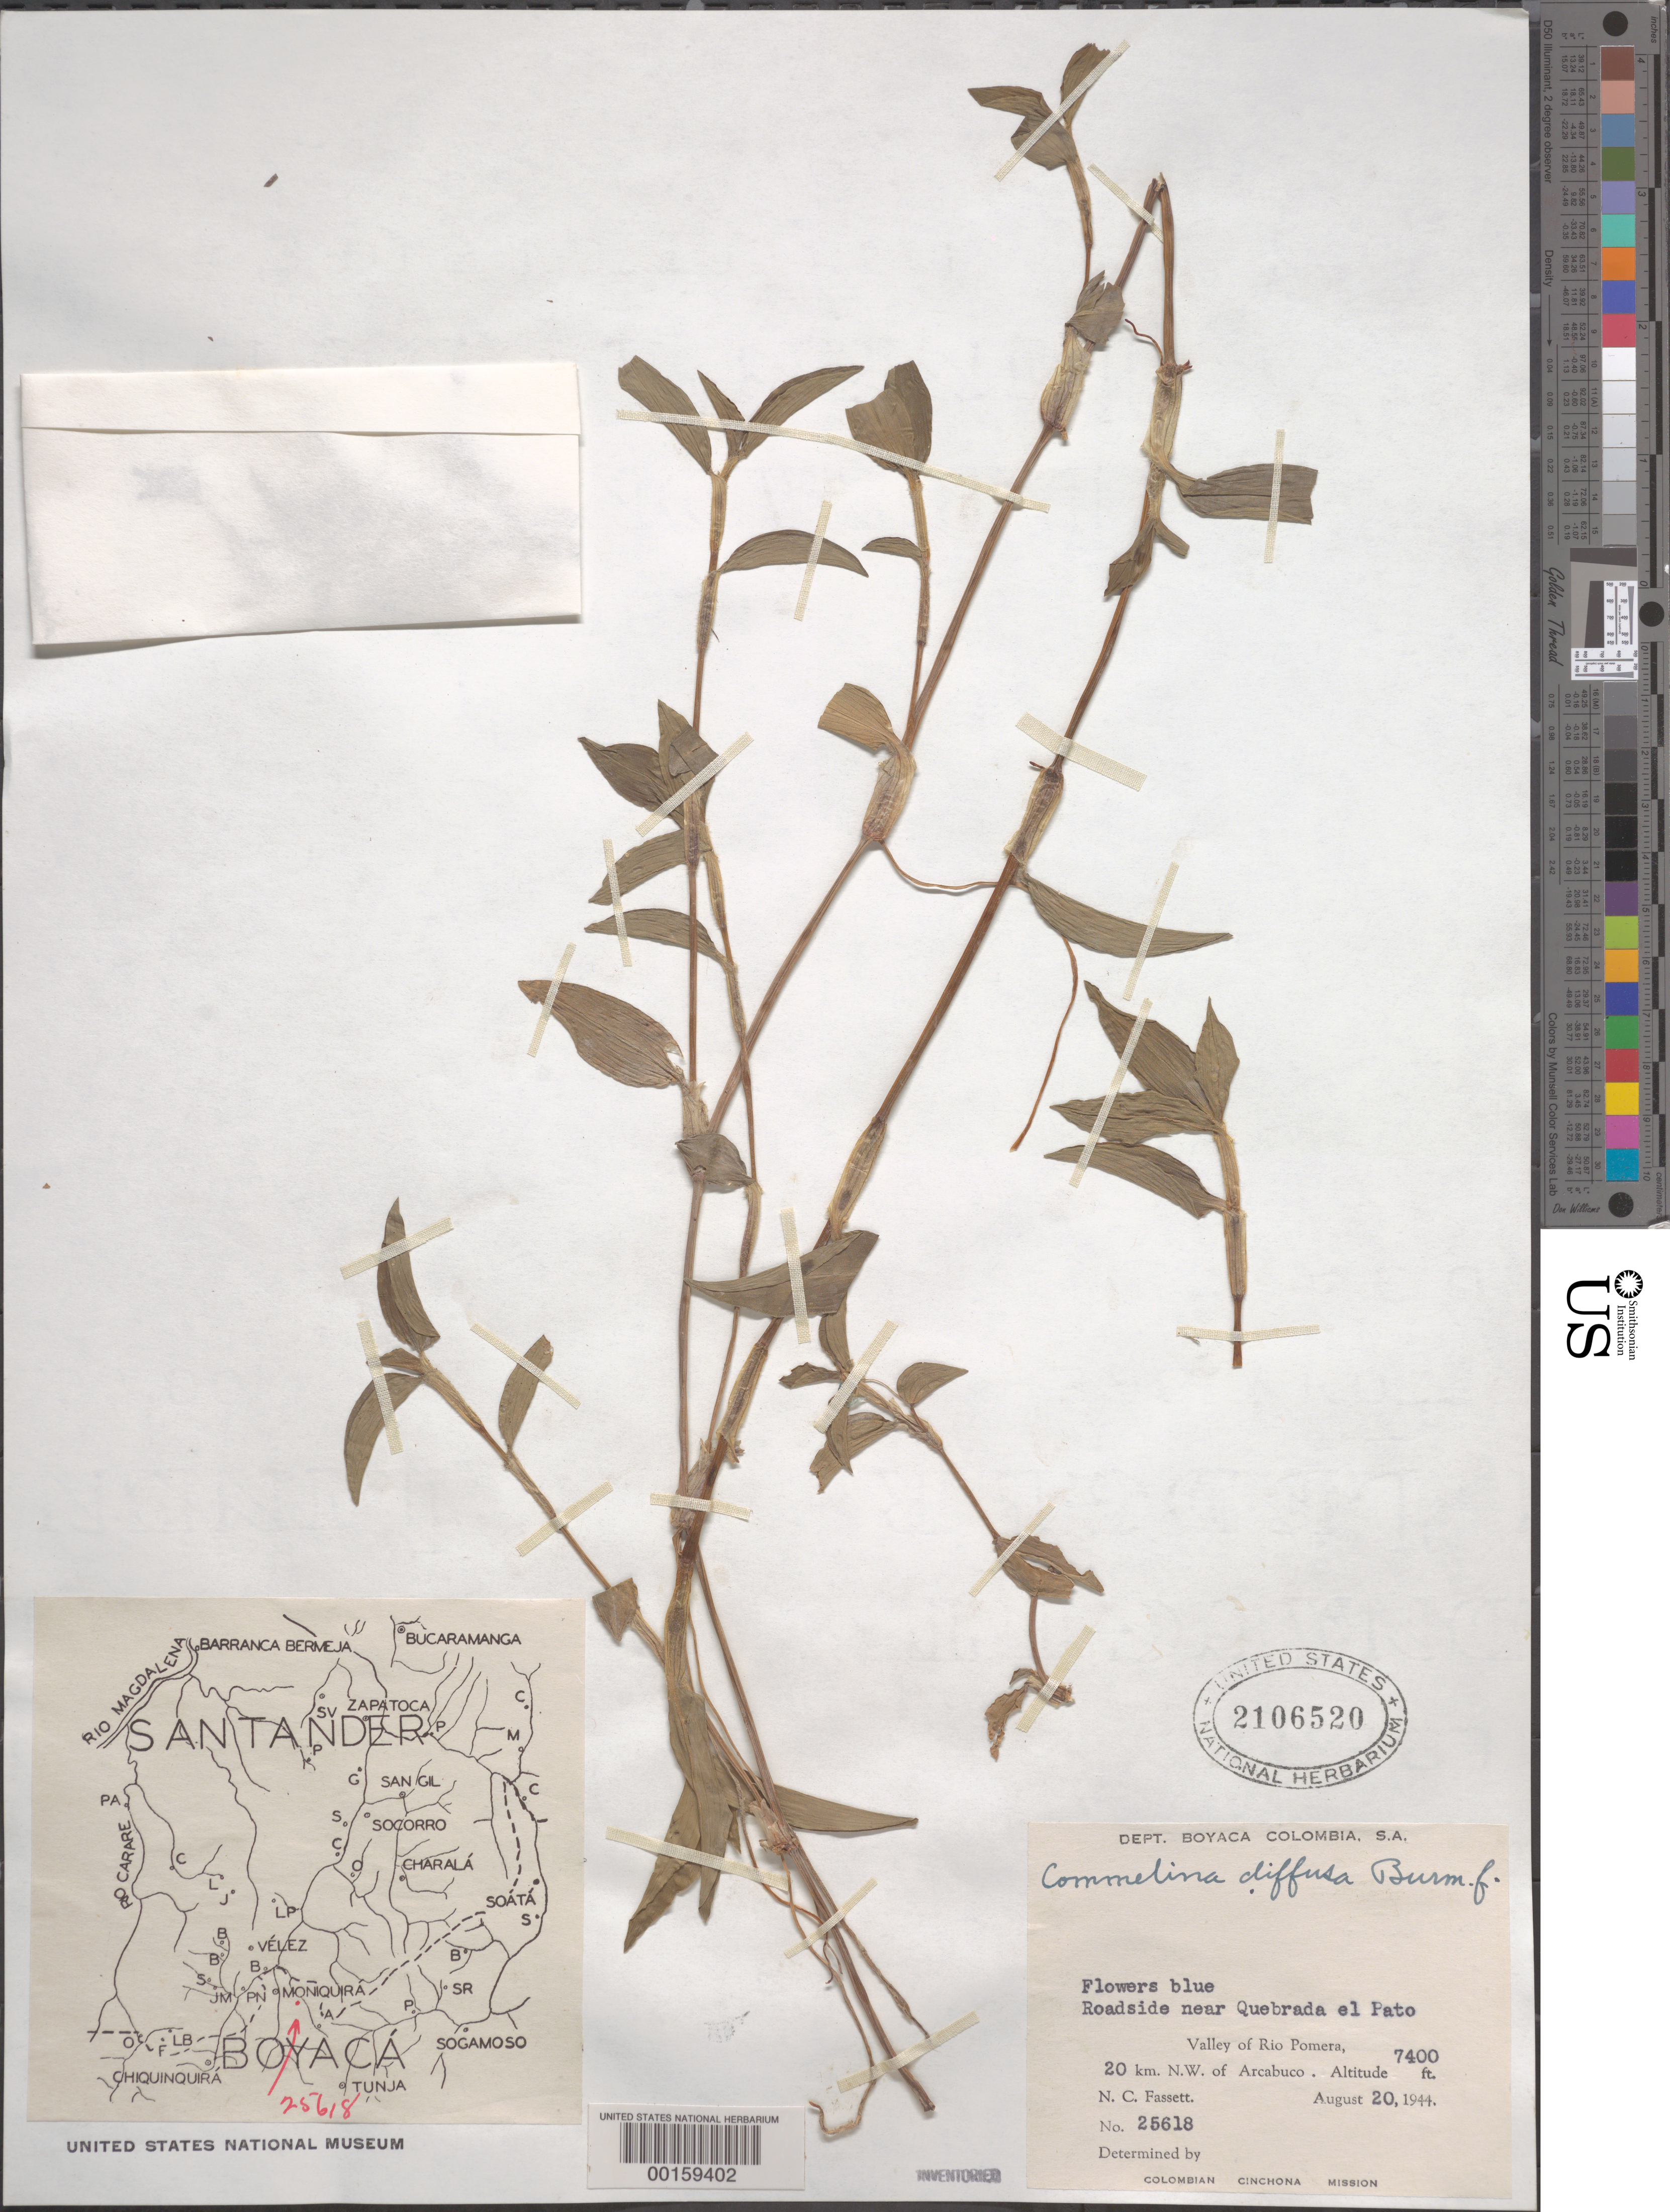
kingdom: Plantae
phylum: Tracheophyta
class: Liliopsida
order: Commelinales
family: Commelinaceae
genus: Commelina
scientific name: Commelina diffusa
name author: Burm. f.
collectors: N. C. Fassett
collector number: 2561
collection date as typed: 20 Aug 1944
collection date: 1944-08-20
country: Colombia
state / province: Boyacá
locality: Moniquira; near Quebrada El Plato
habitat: Roadside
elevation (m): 2257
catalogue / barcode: US 2106520